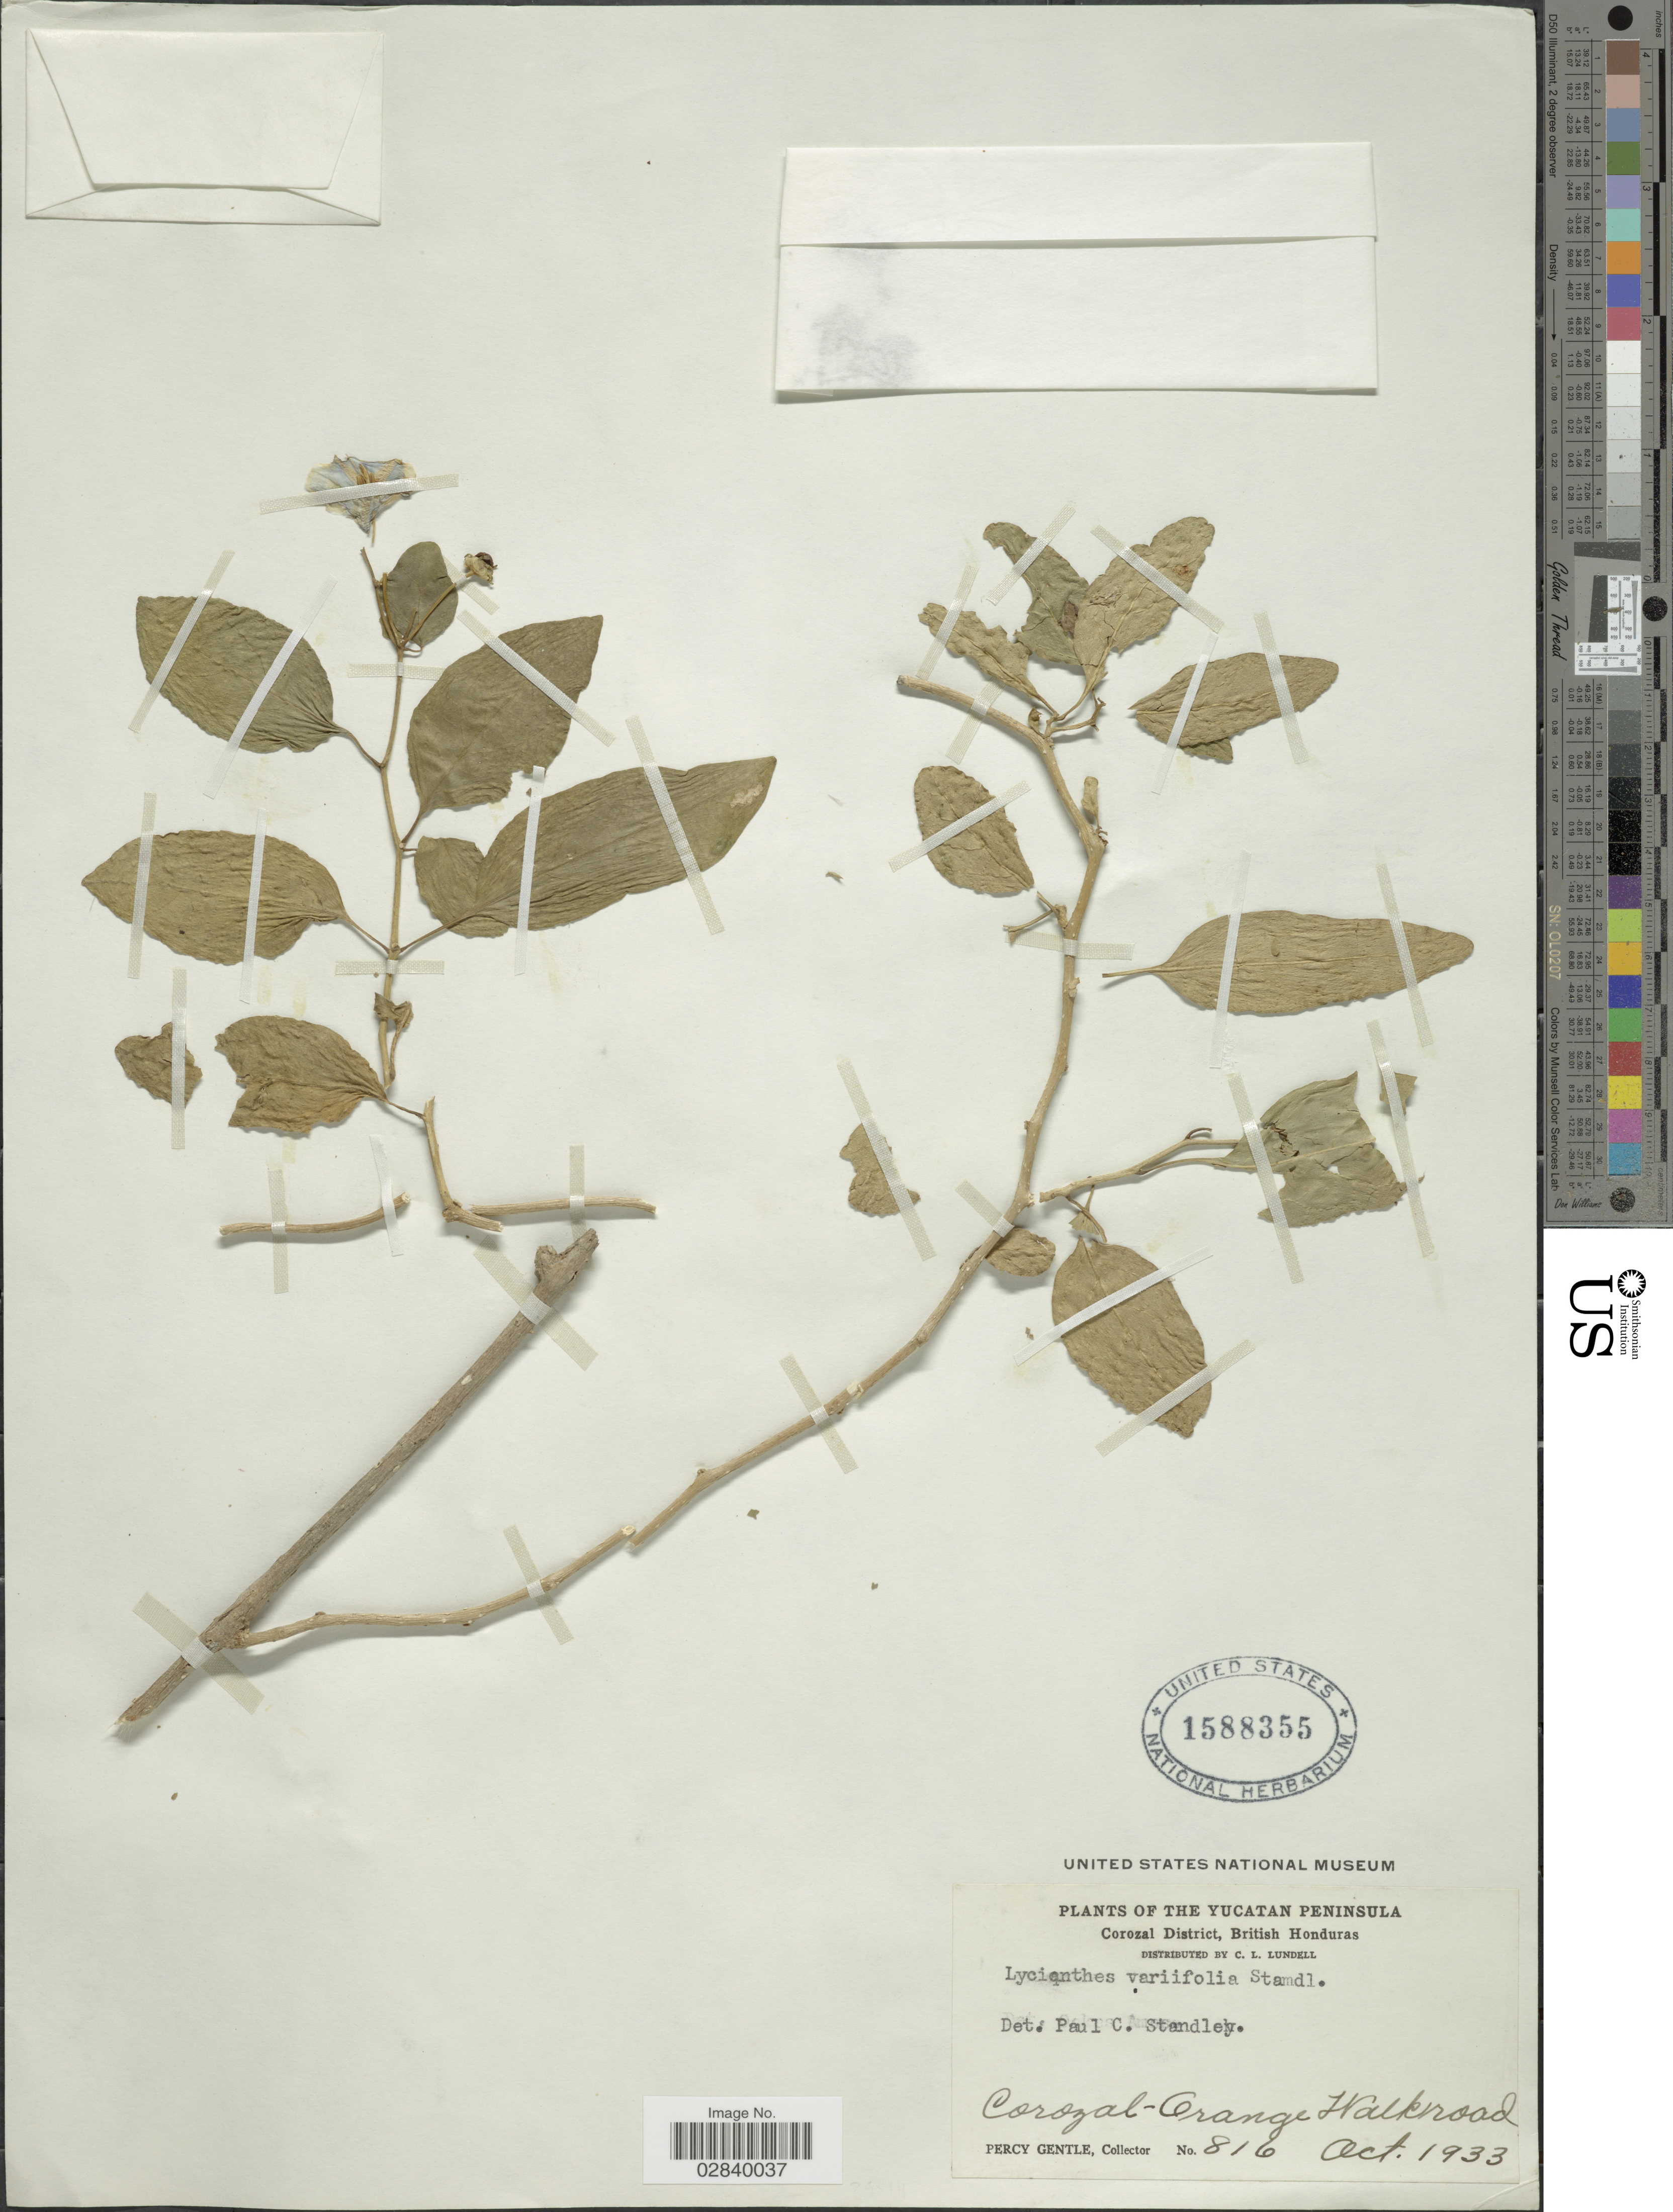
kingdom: Plantae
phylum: Tracheophyta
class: Magnoliopsida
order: Solanales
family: Solanaceae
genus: Lycianthes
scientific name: Lycianthes variifolia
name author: Standl.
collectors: P. H. Gentle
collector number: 816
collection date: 1933-10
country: Belize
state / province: Corozal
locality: Yucatan Peninsula. Corozal District, British Honduras. Corozal-Orange Walkroad.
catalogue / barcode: US 1588355